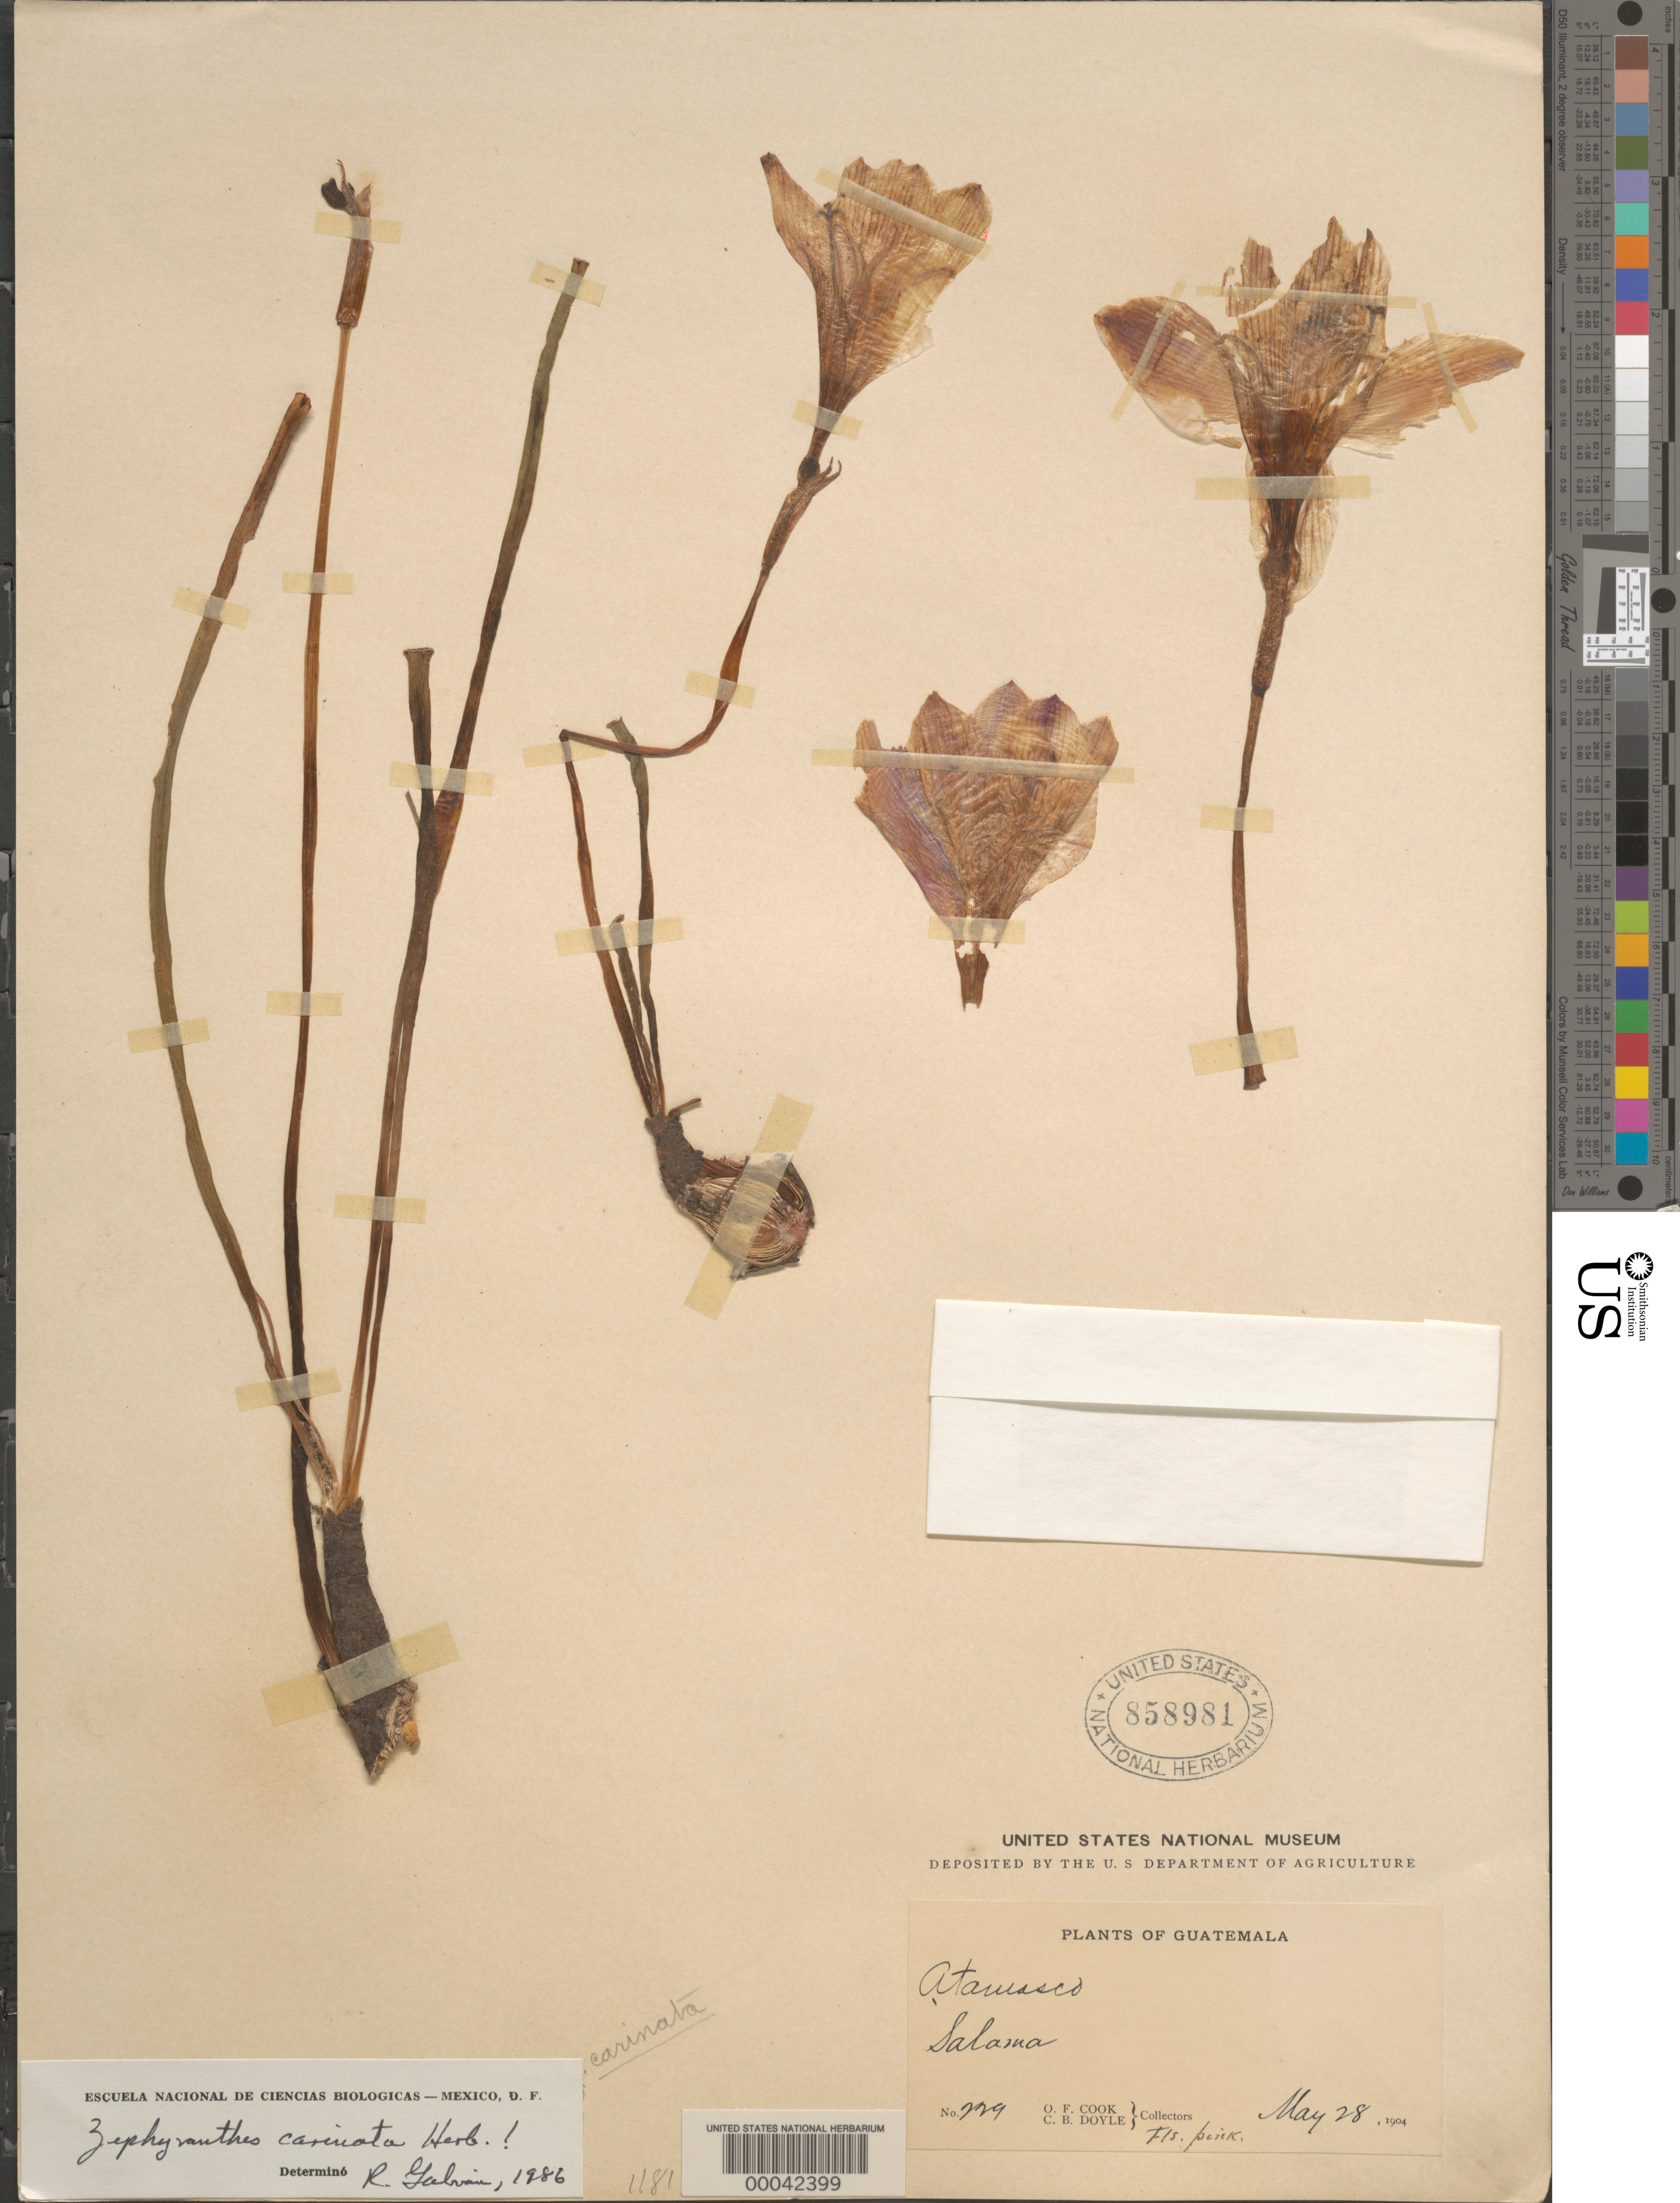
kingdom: Plantae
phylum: Tracheophyta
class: Liliopsida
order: Asparagales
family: Amaryllidaceae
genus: Zephyranthes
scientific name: Zephyranthes carinata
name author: Herb.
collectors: O. F. Cook & C. Doyle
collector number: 229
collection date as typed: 28 May 1904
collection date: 1904-05-28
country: Guatemala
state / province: Baja Verapaz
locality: Salama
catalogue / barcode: US 858981